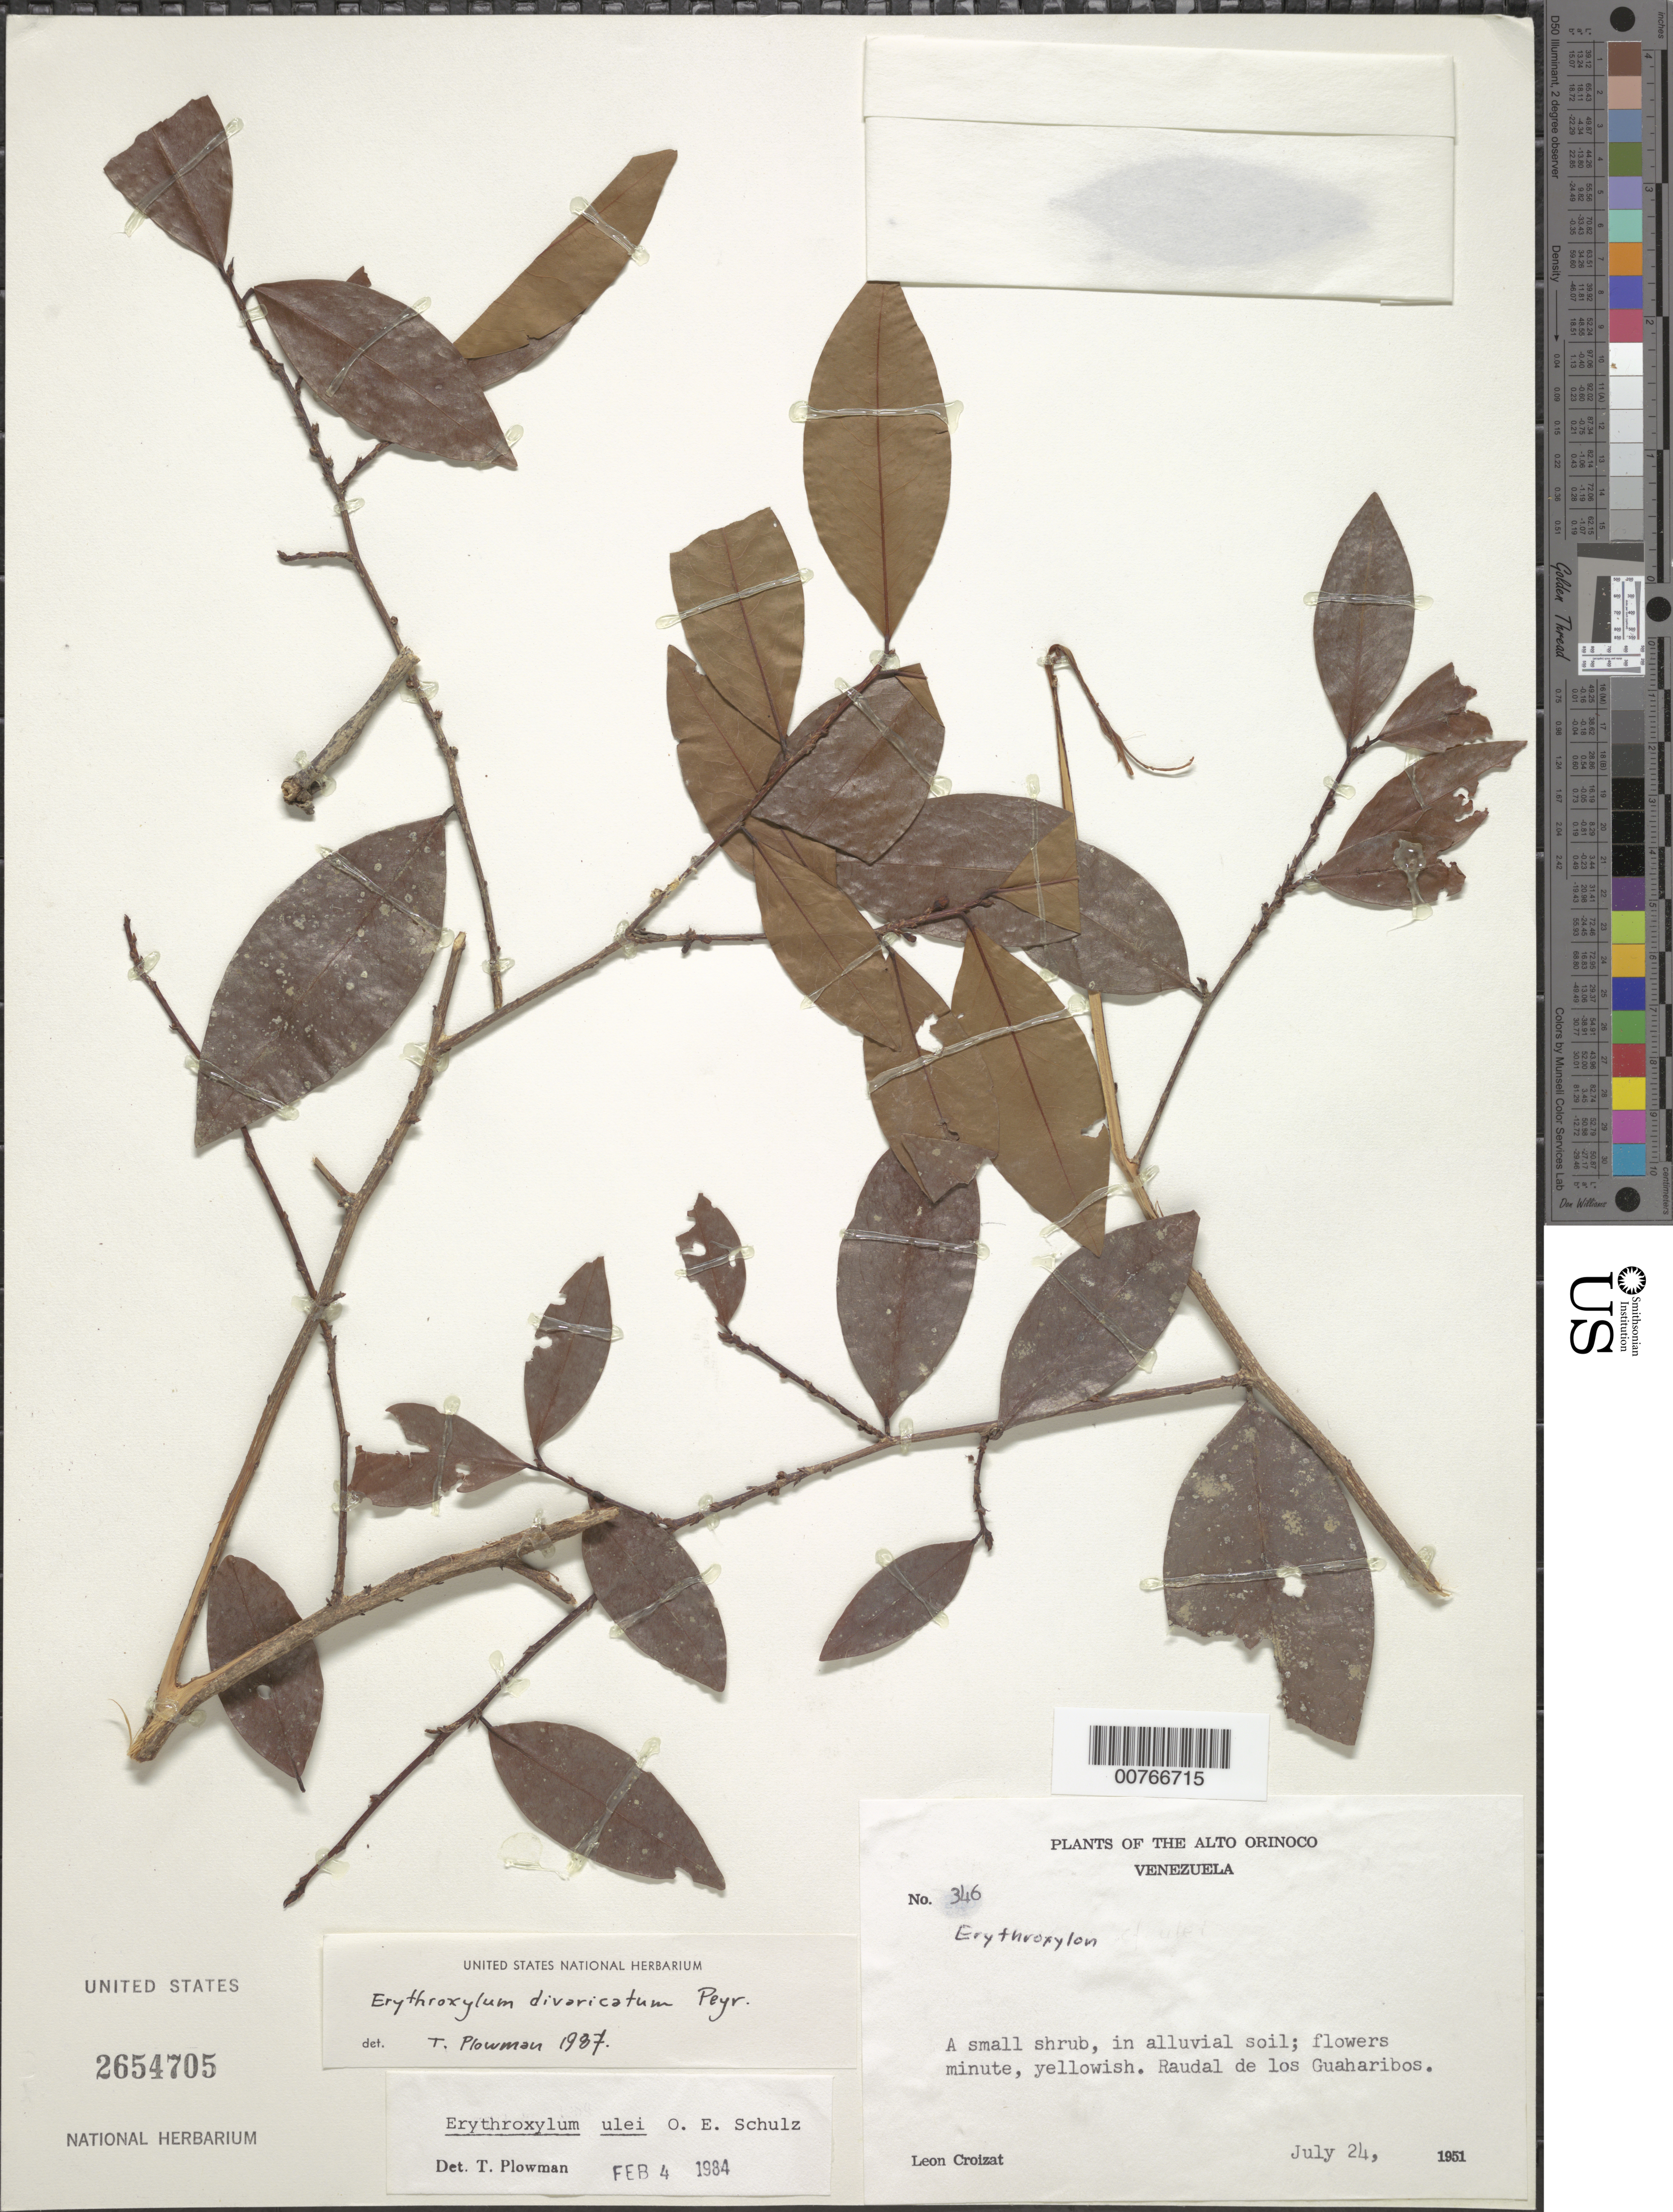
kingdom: Plantae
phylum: Tracheophyta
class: Magnoliopsida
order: Malpighiales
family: Erythroxylaceae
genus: Erythroxylum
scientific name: Erythroxylum divaricatum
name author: Peyr.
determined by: Plowman, Timothy C.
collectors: L. C. M. Croizat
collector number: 346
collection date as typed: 24-Jul-51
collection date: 1951-07-24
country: Venezuela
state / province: Amazonas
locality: Alto Orinoco, Raudal de los Guaharibos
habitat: Alluvial soil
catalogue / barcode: US 2654705